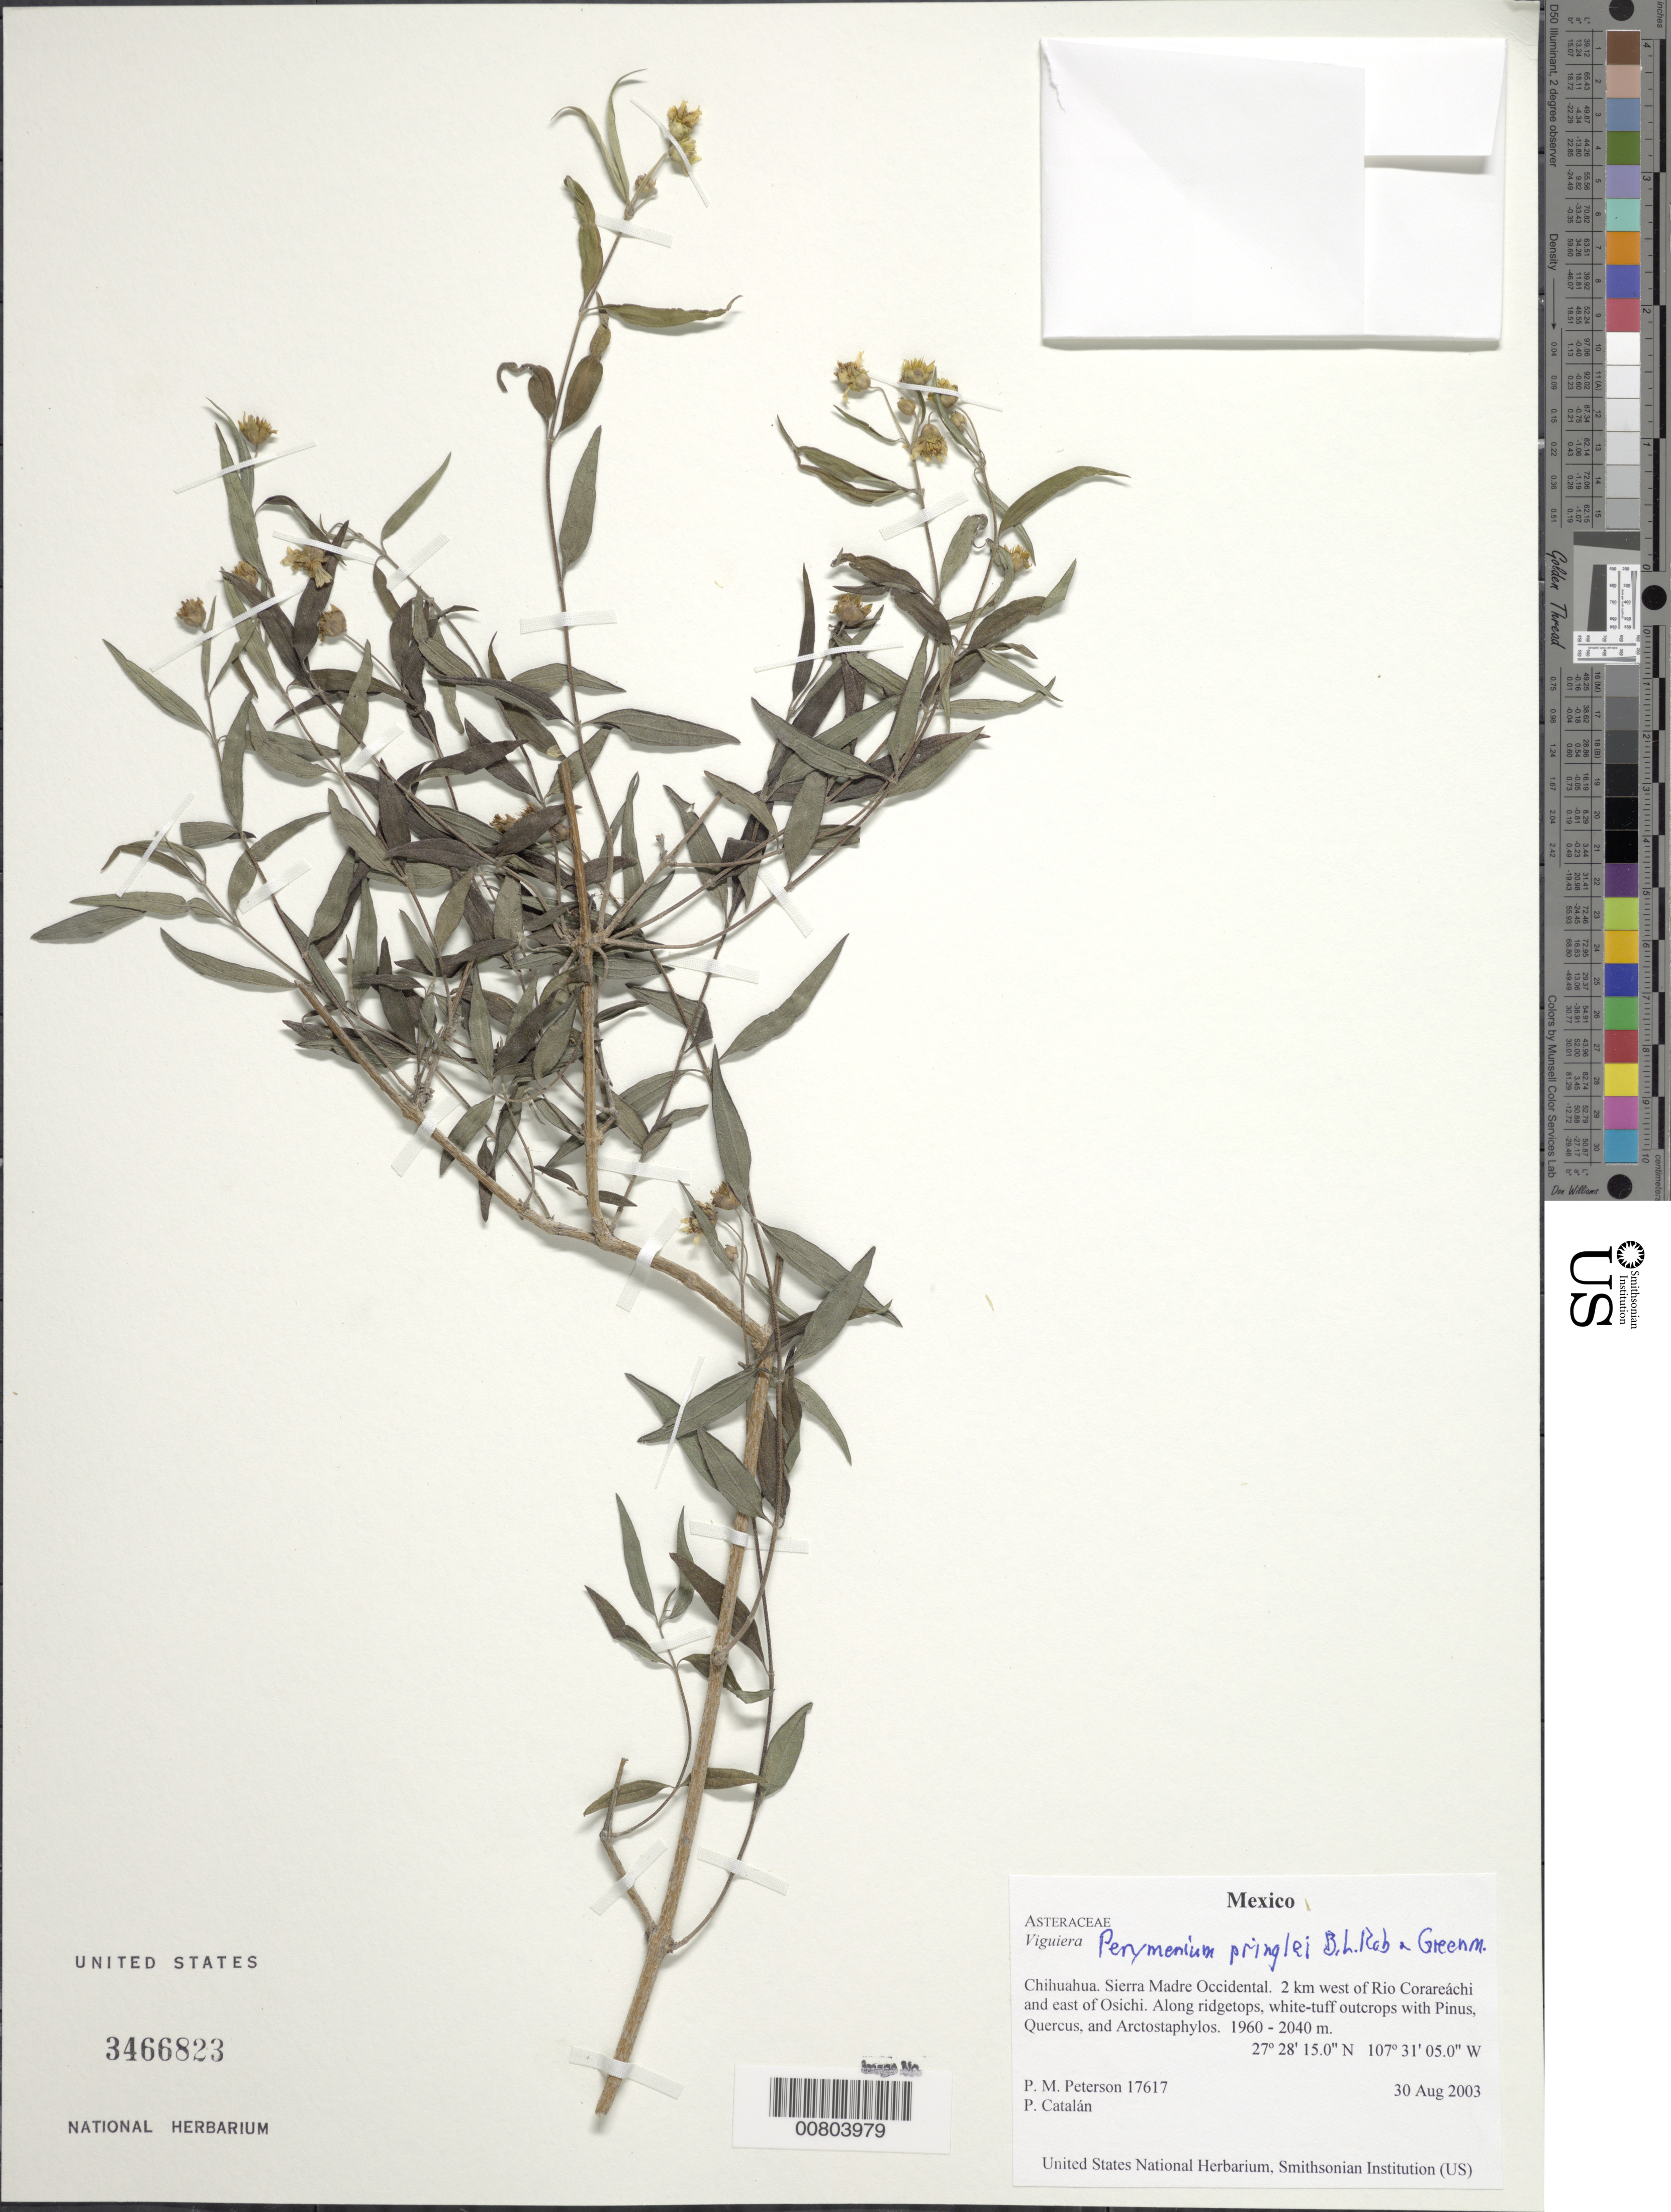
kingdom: Plantae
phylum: Tracheophyta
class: Magnoliopsida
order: Asterales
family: Asteraceae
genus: Perymenium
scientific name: Perymenium pringlei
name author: B.L. Rob. & Greenm.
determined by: Robinson, Harold E., (US)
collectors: P. M. Peterson & P. Catalán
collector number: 17617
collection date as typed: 30 Aug 2003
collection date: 2003-08-30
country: Mexico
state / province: Chihuahua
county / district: Sierra Madre Occidental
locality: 2 km west of Rio Corareáchi and east of Osichi. Along ridgetops, white-tuff outcrops with Pinus, Quercus, and Arctostaphylos.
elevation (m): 1960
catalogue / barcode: US 3466823-2